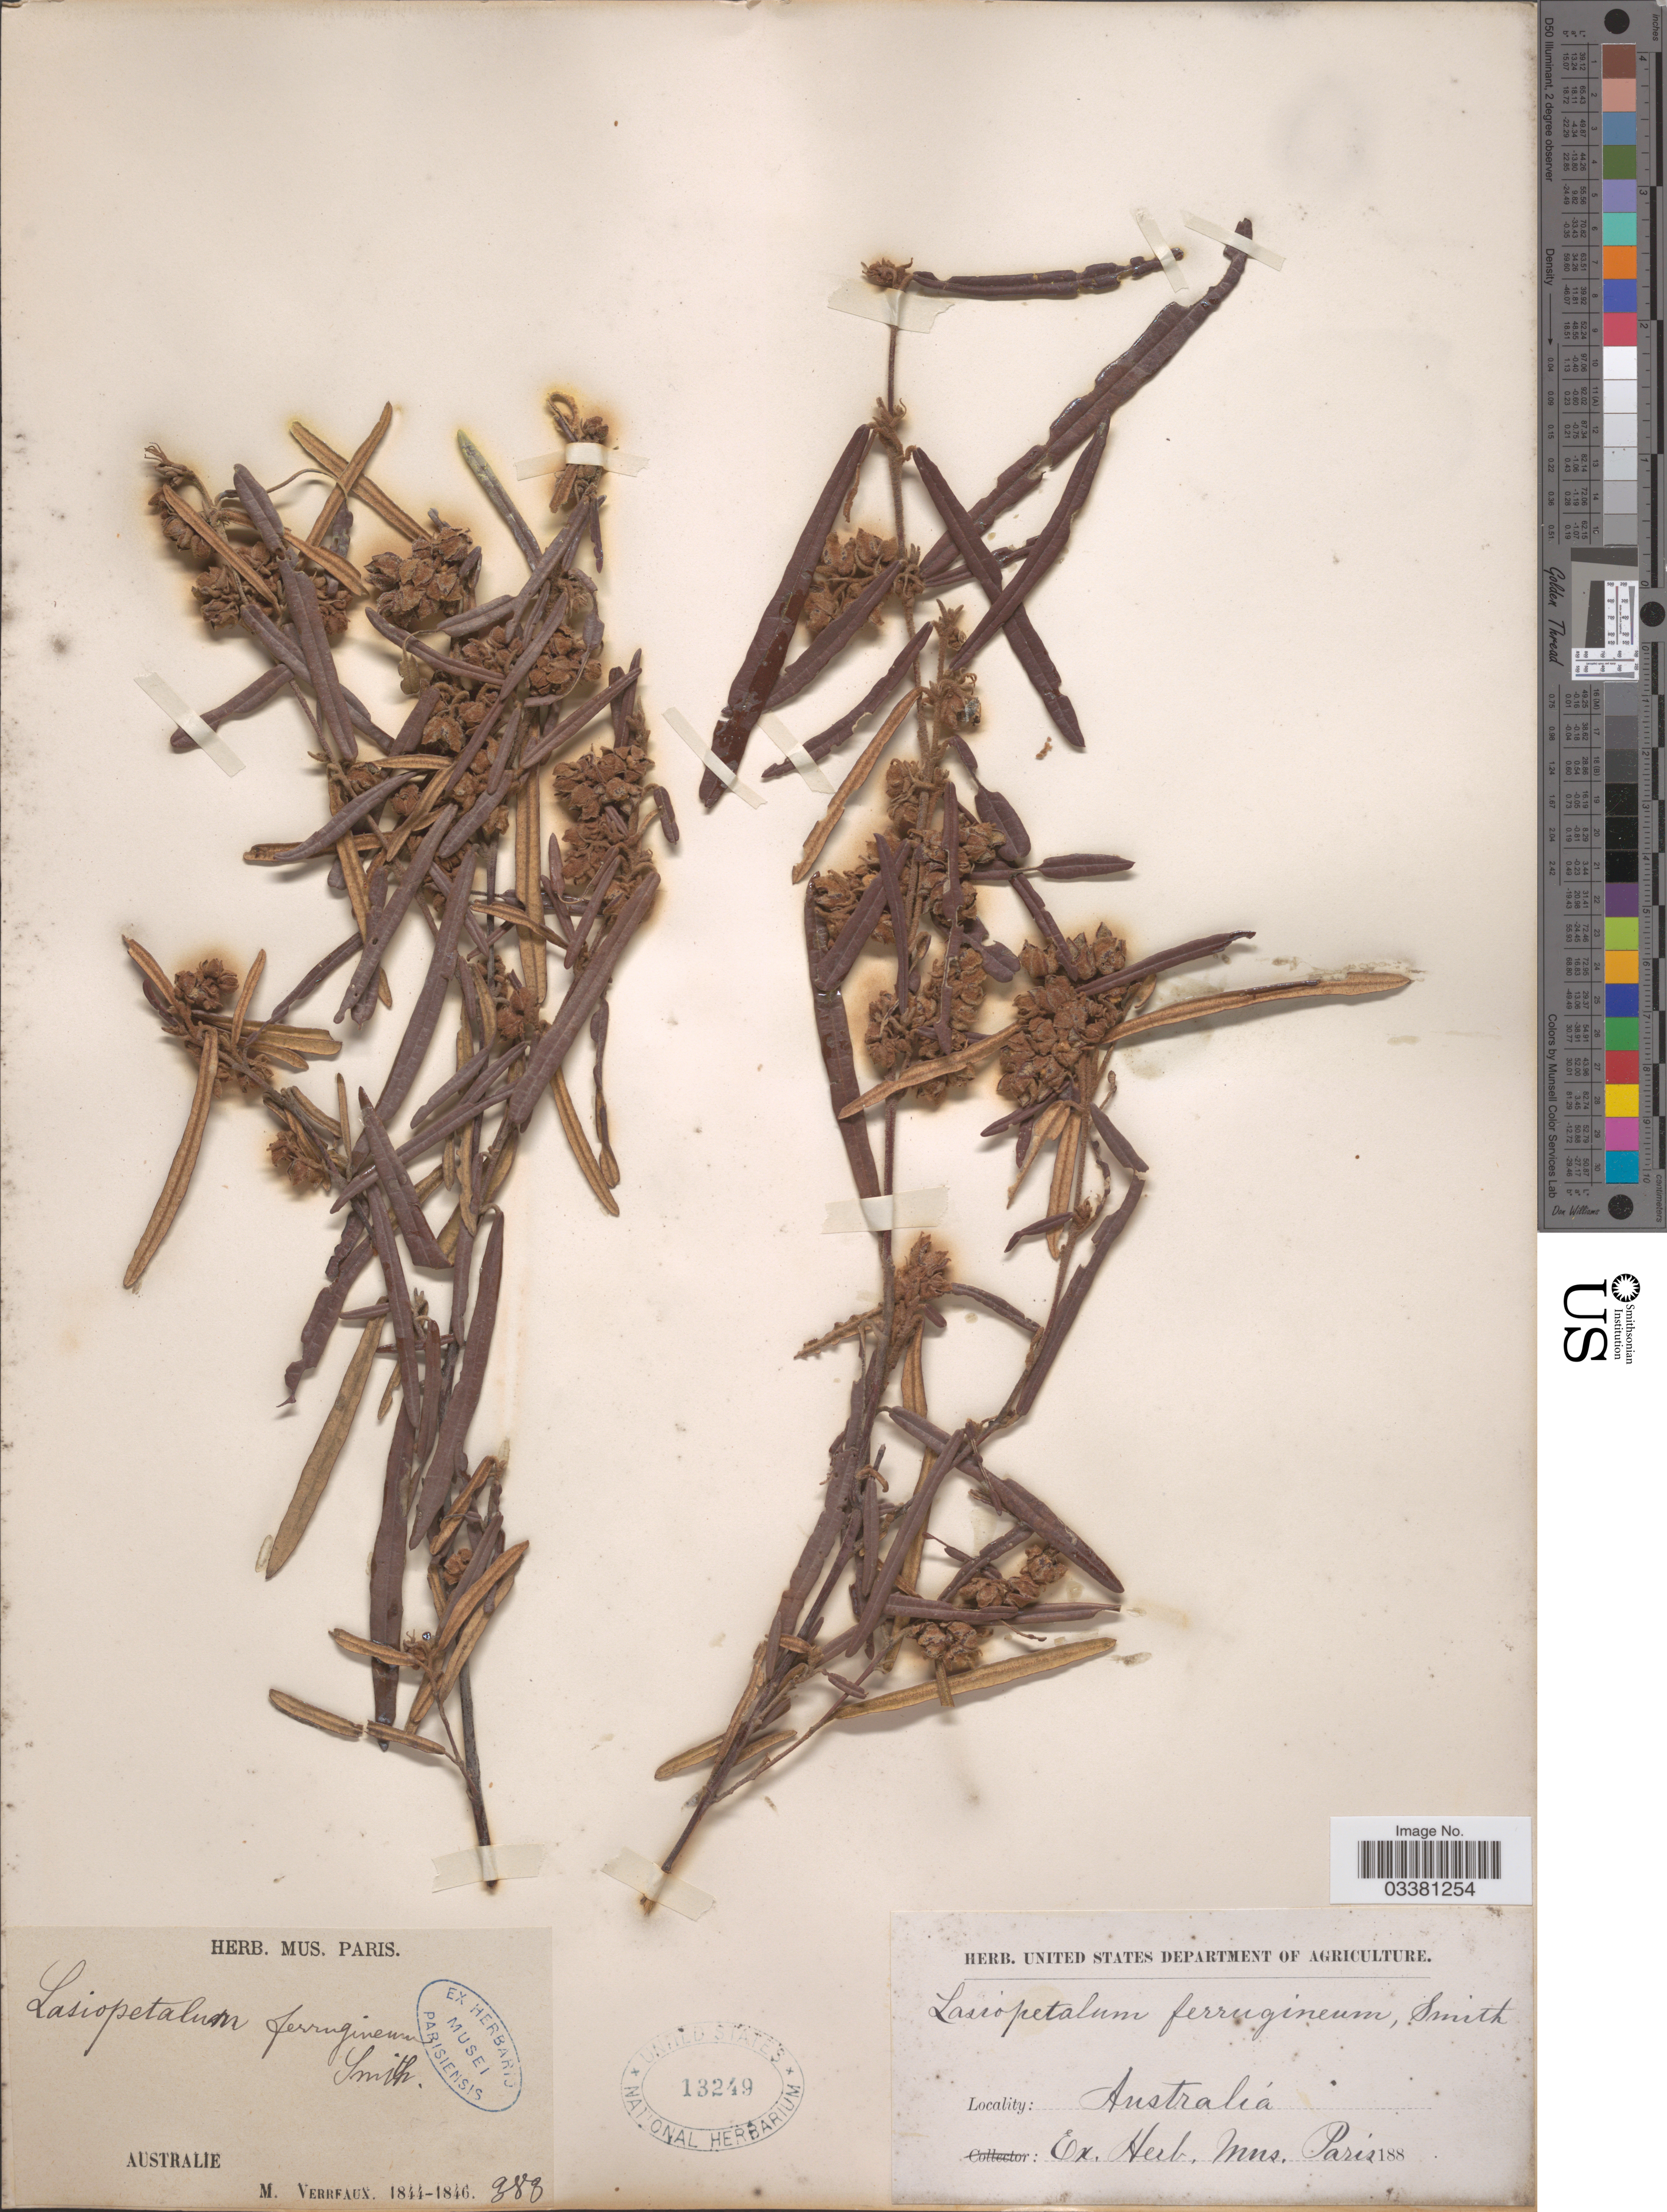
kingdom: Plantae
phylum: Tracheophyta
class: Magnoliopsida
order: Malvales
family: Malvaceae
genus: Lasiopetalum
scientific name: Lasiopetalum ferrugineum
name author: Sm. ex Andrews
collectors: M. Verreaux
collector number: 388*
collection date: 1844/1846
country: Australia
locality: Australie.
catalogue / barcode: US 13249